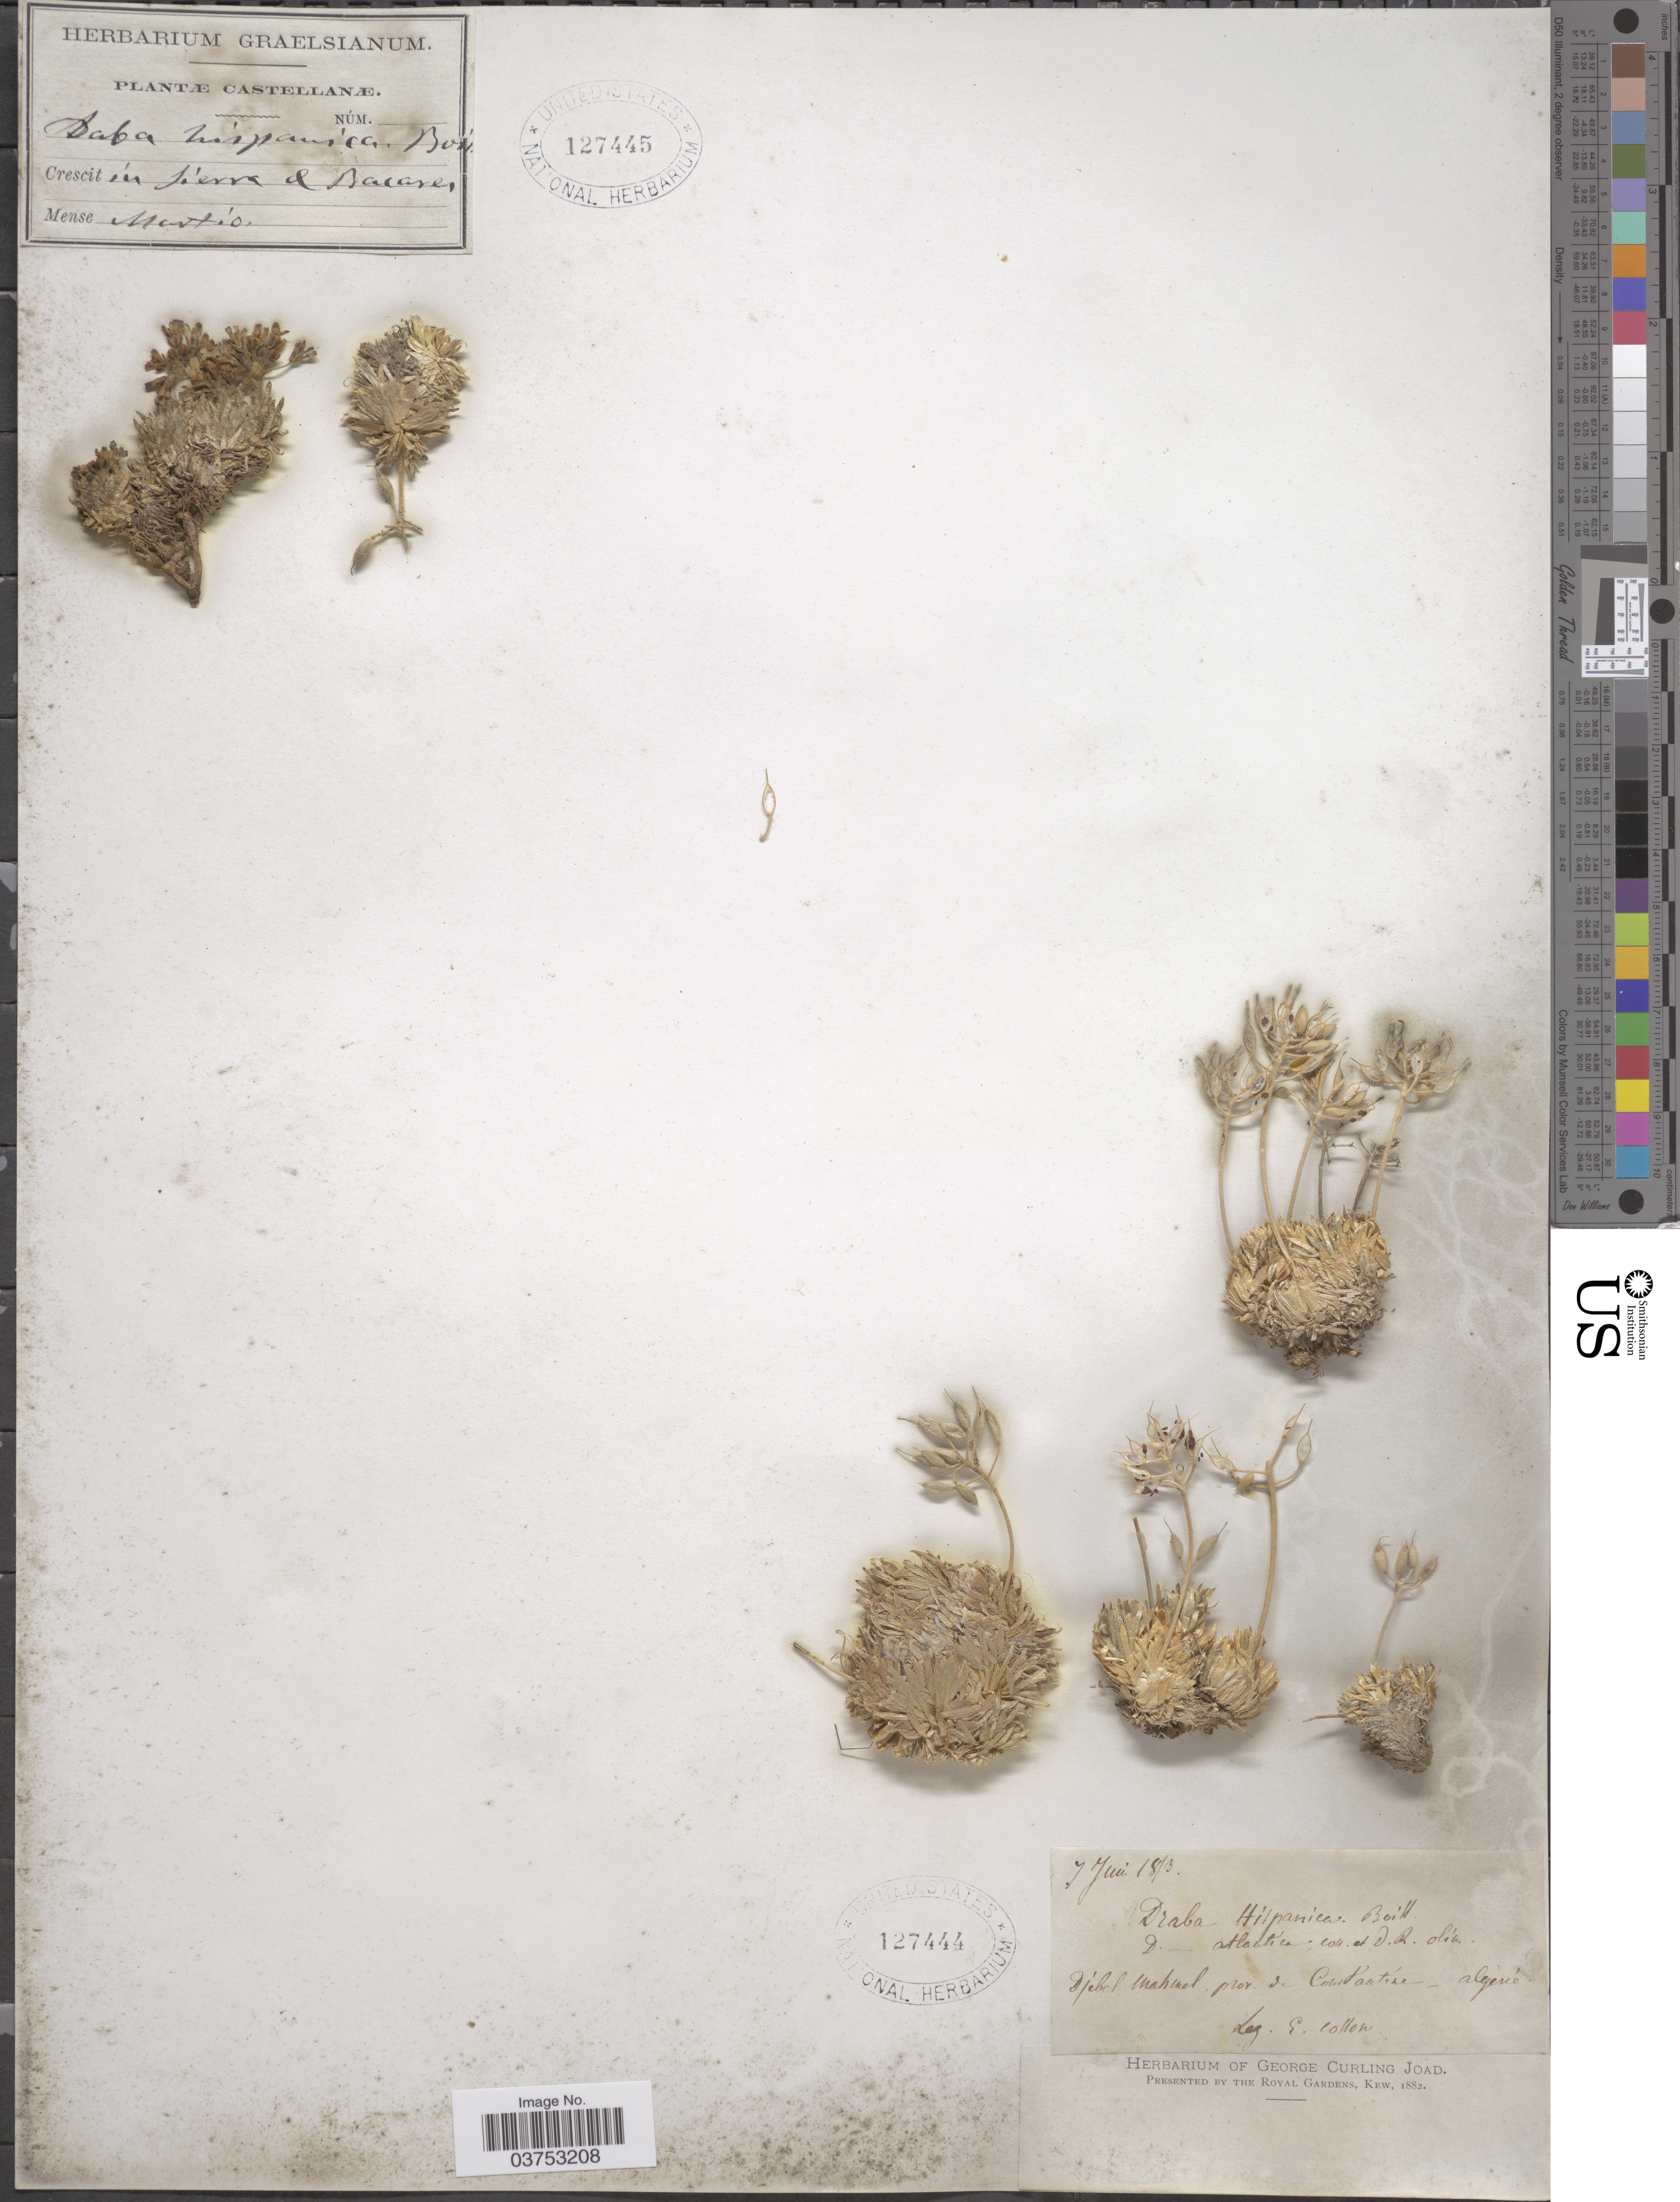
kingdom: Plantae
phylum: Tracheophyta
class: Magnoliopsida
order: Brassicales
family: Brassicaceae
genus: Draba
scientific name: Draba hispanica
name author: Boiss.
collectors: ex Herb. Graelsianum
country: Spain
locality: Castellanæ. In Sierra & Bacares.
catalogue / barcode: US 127445